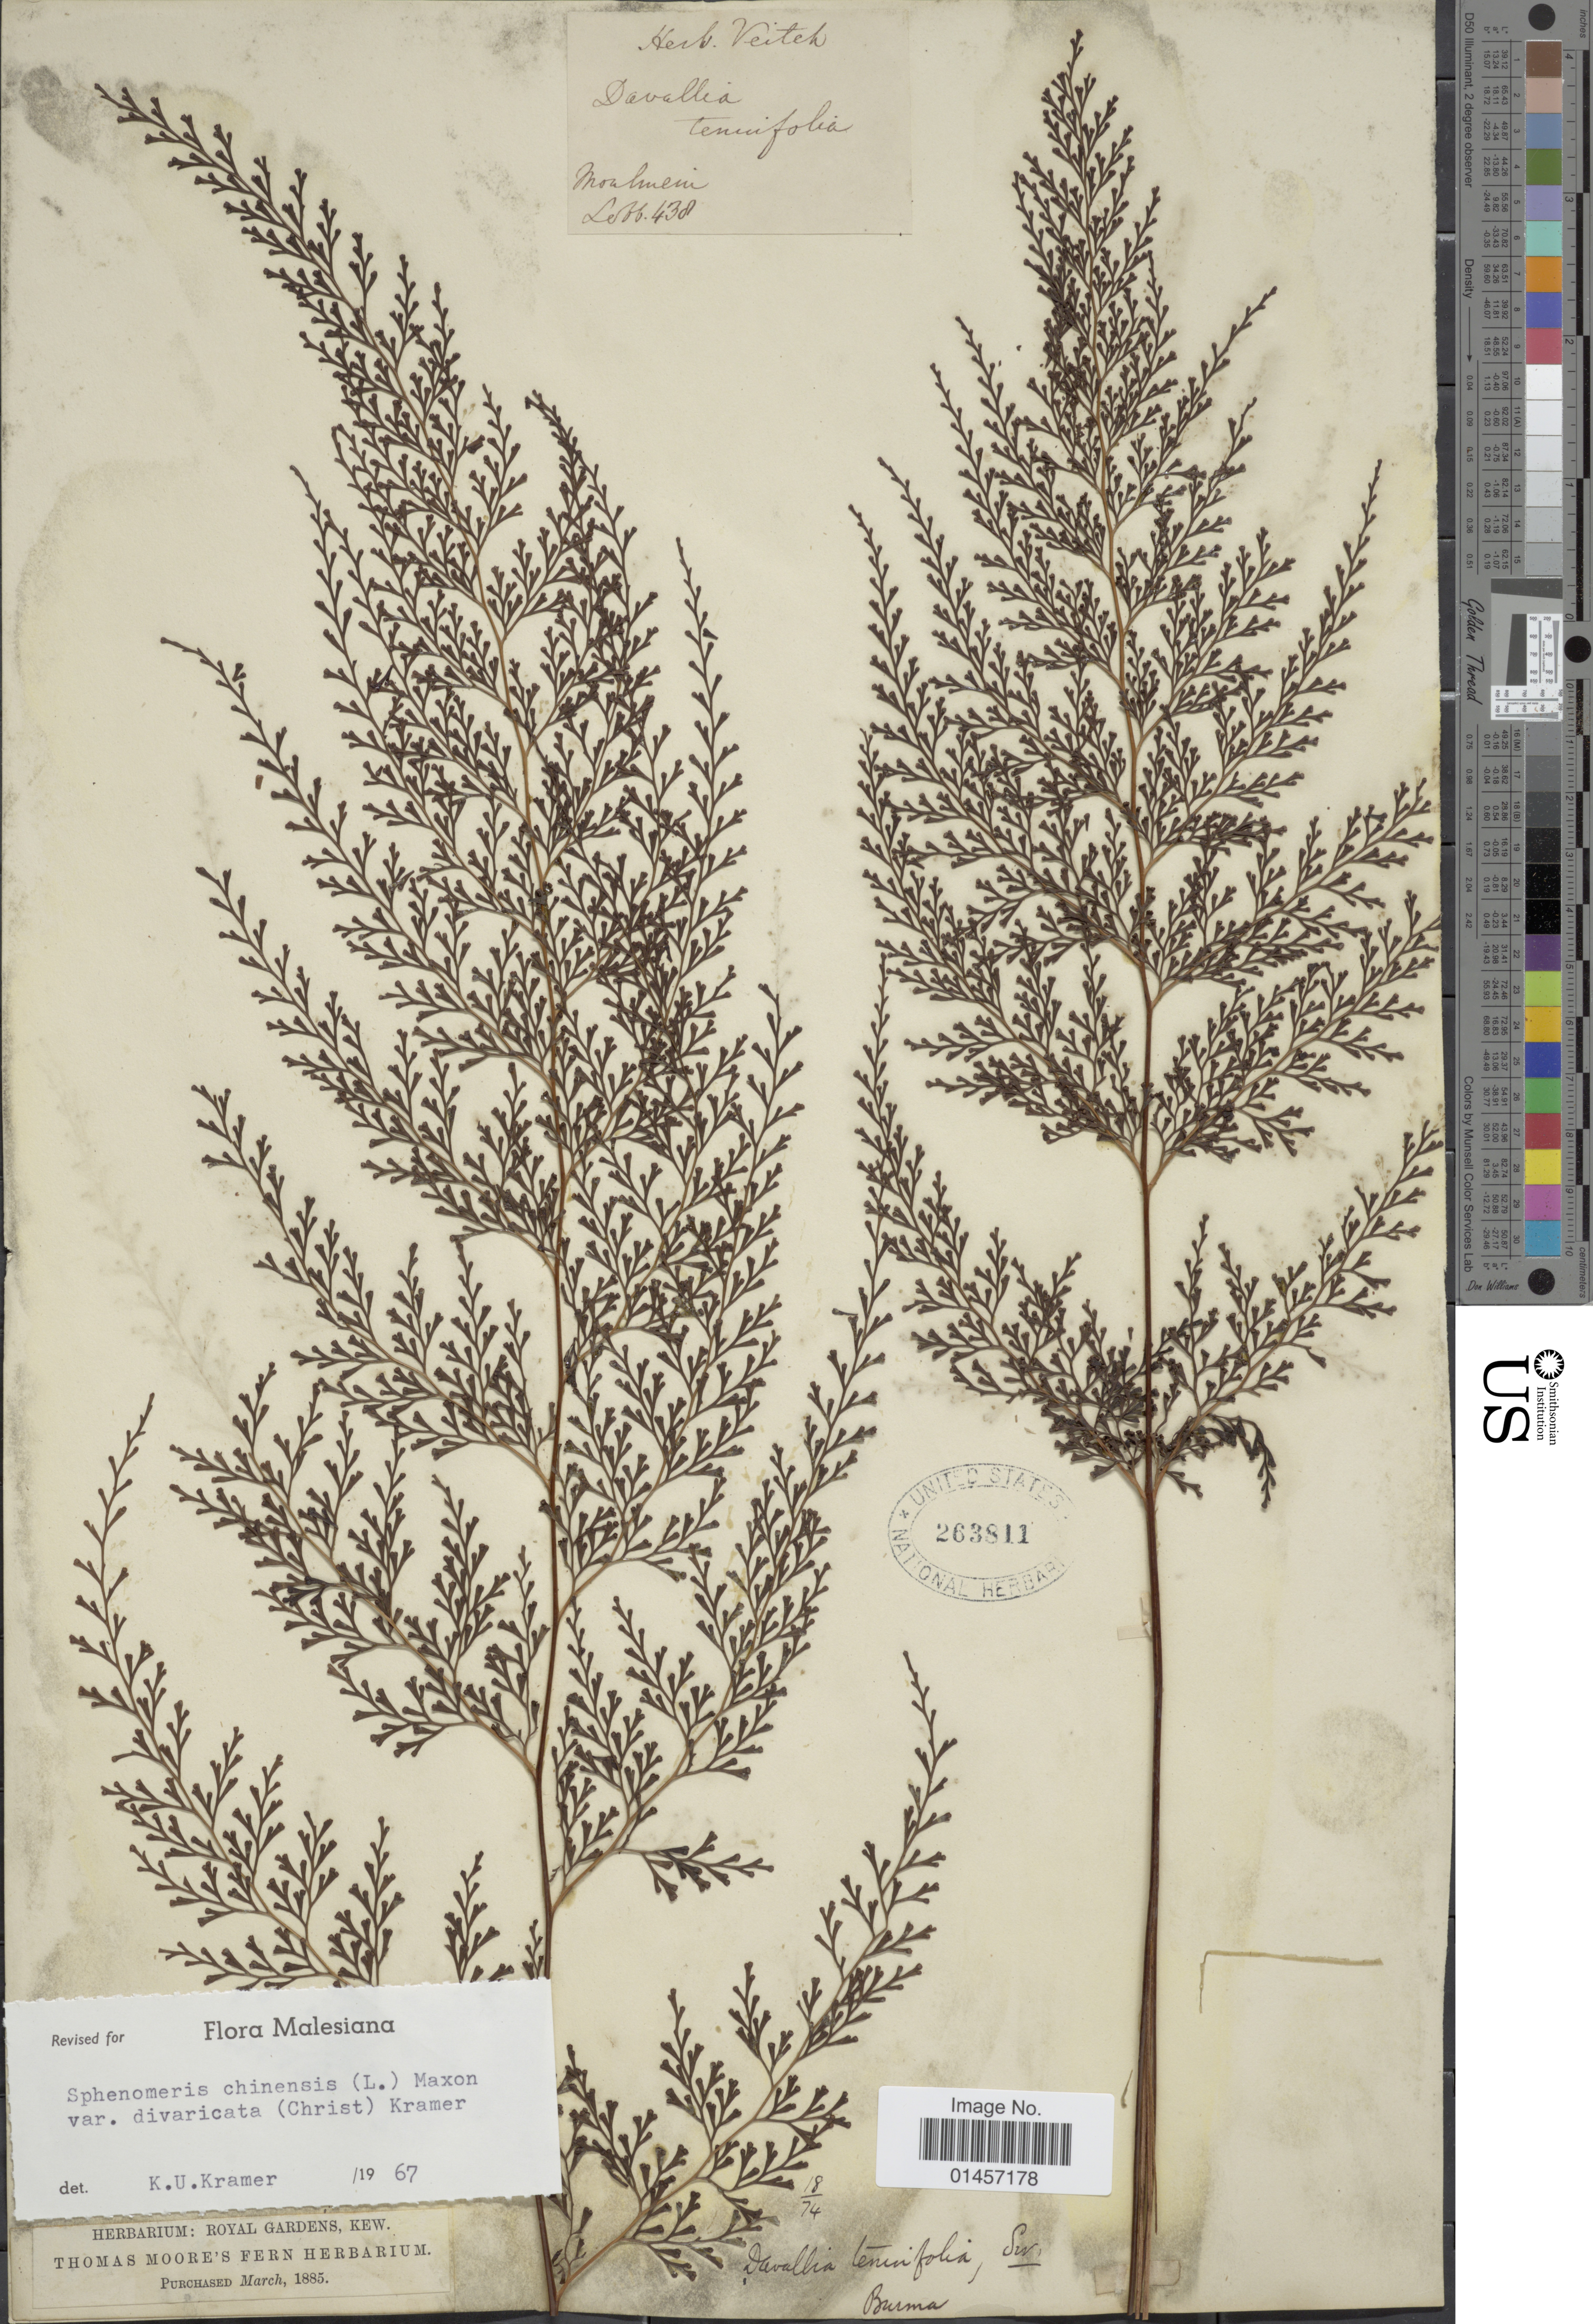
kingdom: Plantae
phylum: Tracheophyta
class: Polypodiopsida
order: Polypodiales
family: Lindsaeaceae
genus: Sphenomeris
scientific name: Sphenomeris chinensis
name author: (L.) Maxon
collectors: Lobb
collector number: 438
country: Myanmar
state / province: Mon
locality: Moulmein [interpreted]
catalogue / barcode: US 263811